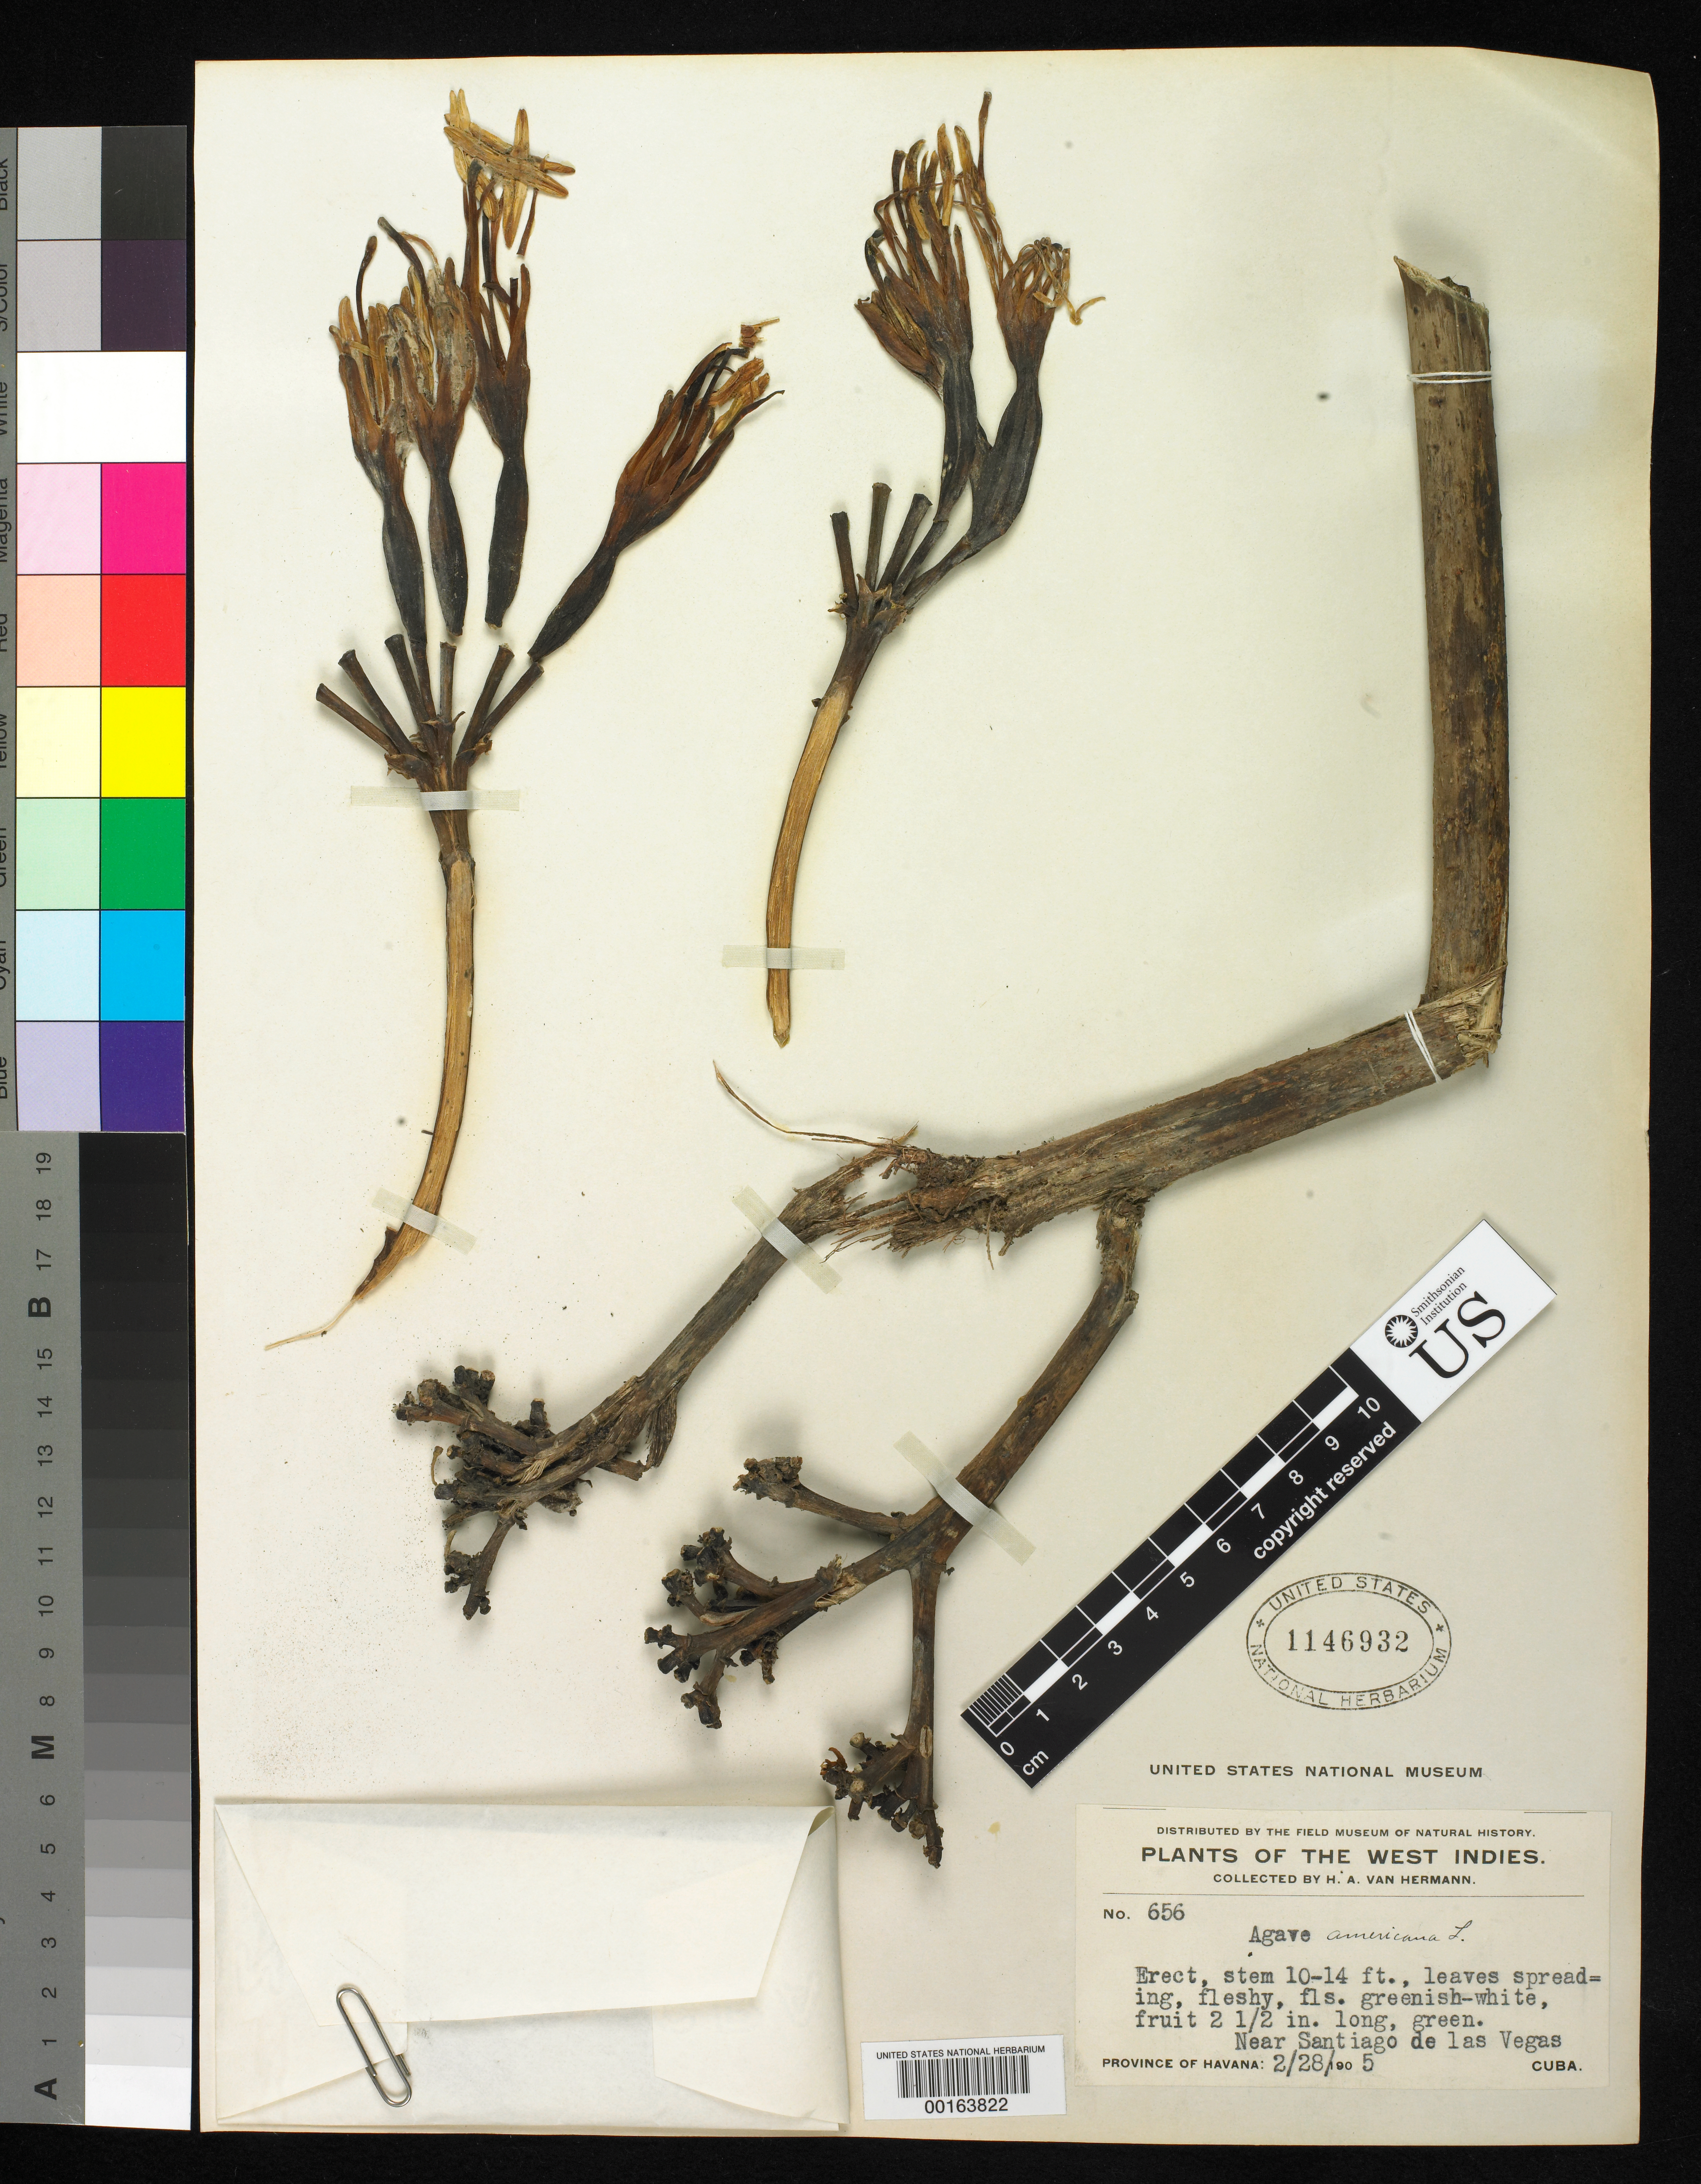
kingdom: Plantae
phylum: Tracheophyta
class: Liliopsida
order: Asparagales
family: Asparagaceae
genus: Agave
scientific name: Agave americana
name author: L.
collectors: H. A. Van Hermann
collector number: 656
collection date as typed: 28 Feb 1905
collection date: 1905-02-28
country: Cuba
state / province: La Habana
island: Greater Antilles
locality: Near santiago de las vegas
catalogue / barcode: US 1146932